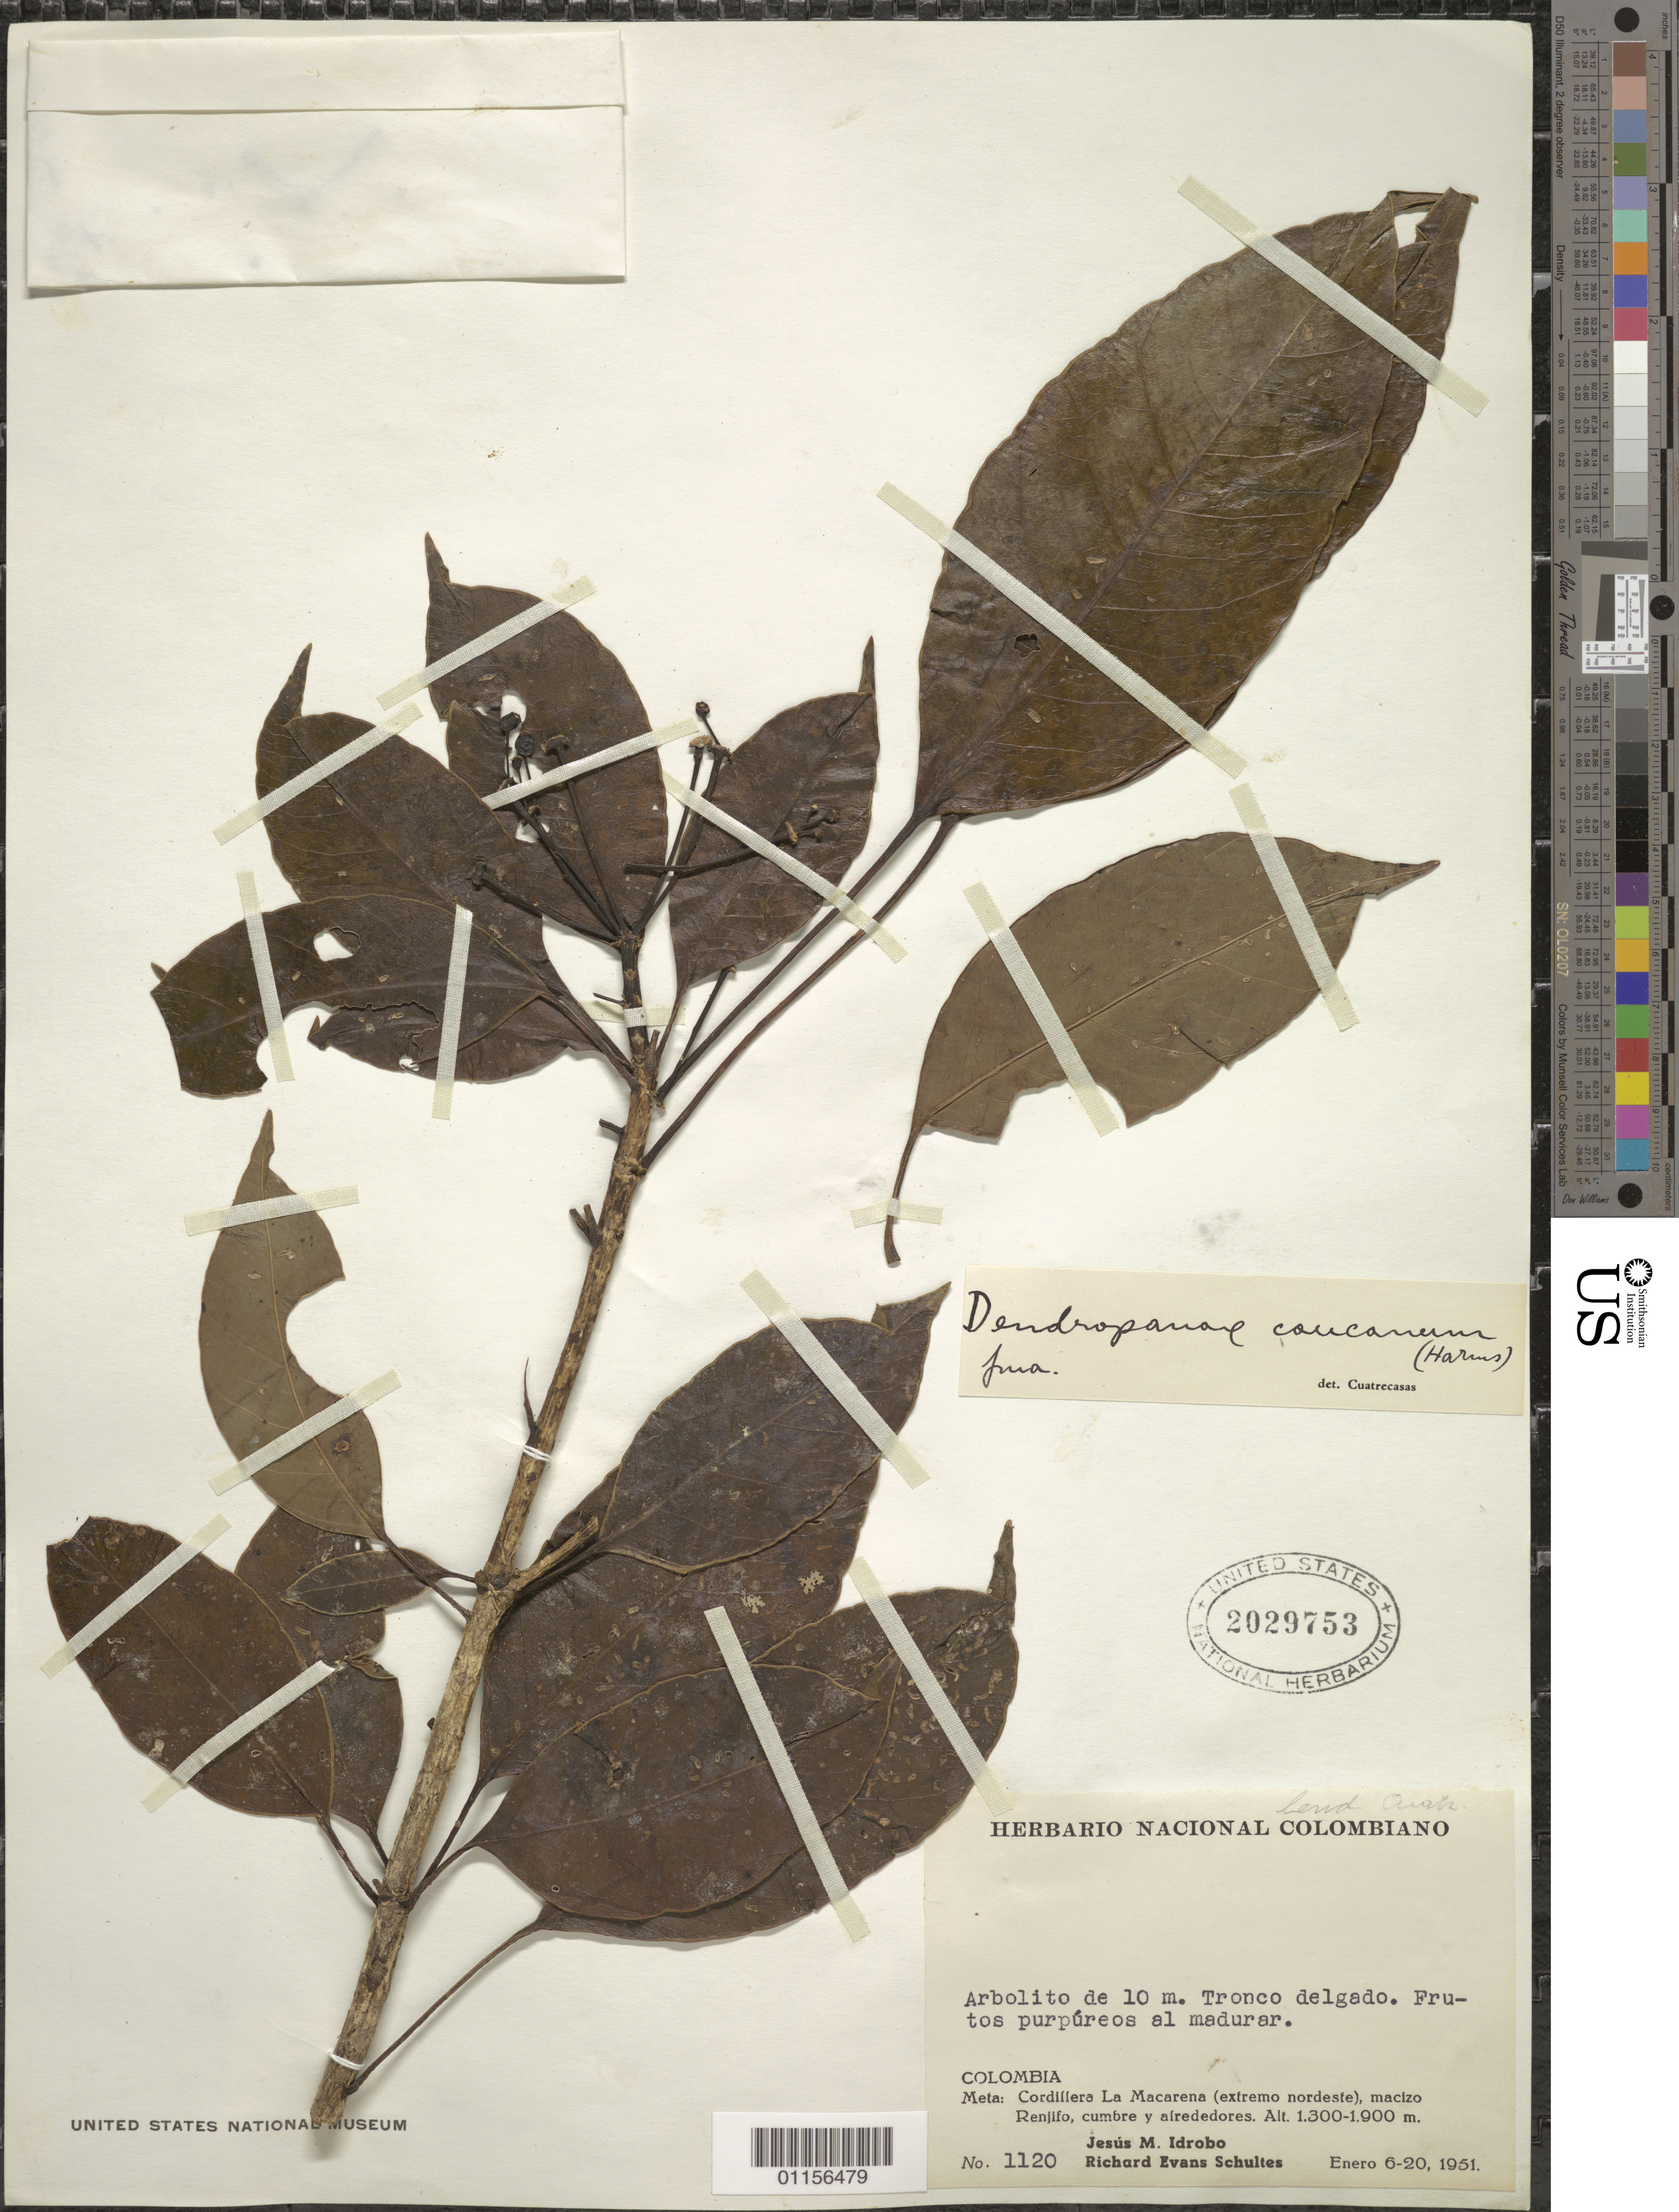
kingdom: Plantae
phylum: Tracheophyta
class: Magnoliopsida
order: Apiales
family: Araliaceae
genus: Dendropanax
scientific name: Dendropanax caucanus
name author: (Harms) Harms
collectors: J. M. Idrobo & R. E. Schultes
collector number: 1120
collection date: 1951-01-06/1951-01-20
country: Colombia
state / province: Meta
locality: Cordillera La Macarena (extremo nordeste), macizo Renjifo, cumbre y airededores.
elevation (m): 1300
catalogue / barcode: US 2029753